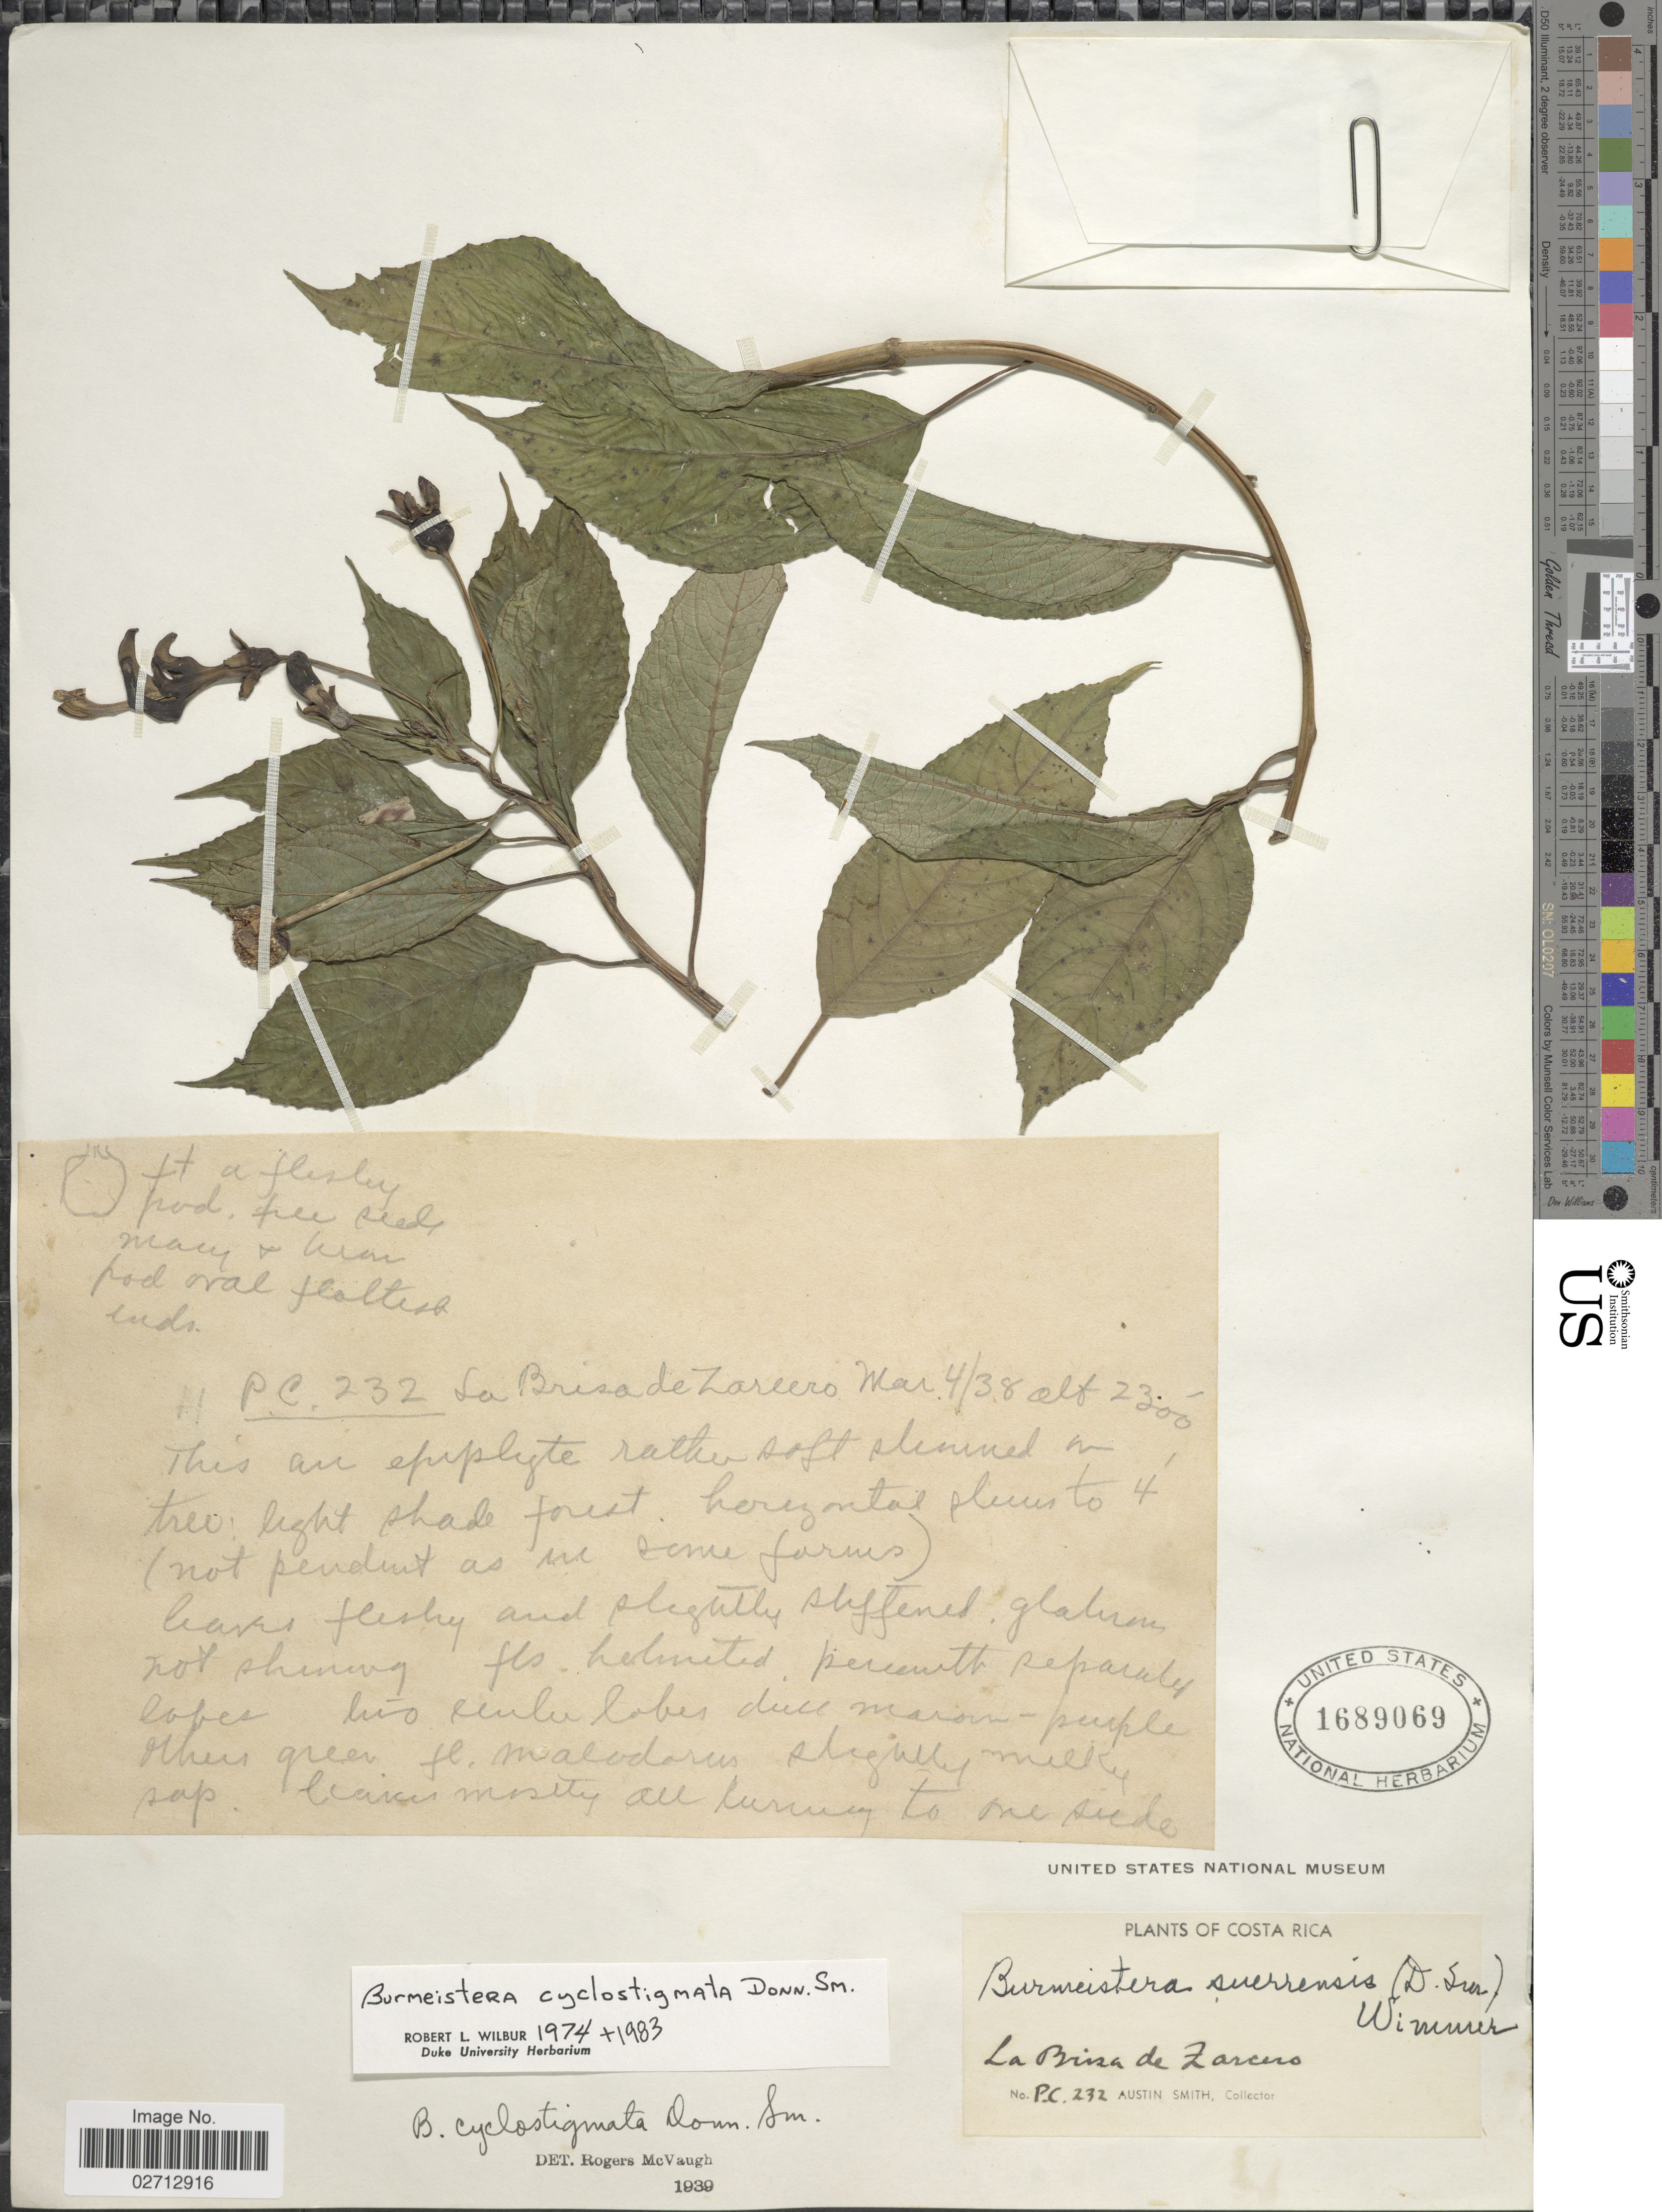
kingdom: Plantae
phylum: Tracheophyta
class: Magnoliopsida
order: Asterales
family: Campanulaceae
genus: Burmeistera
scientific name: Burmeistera cyclostigmata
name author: Donn. Sm.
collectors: Aust P. Smith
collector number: P.C.232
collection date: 1938-03-04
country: Costa Rica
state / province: Alajuela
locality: La Brisa de Zarcero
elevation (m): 701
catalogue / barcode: US 1689069